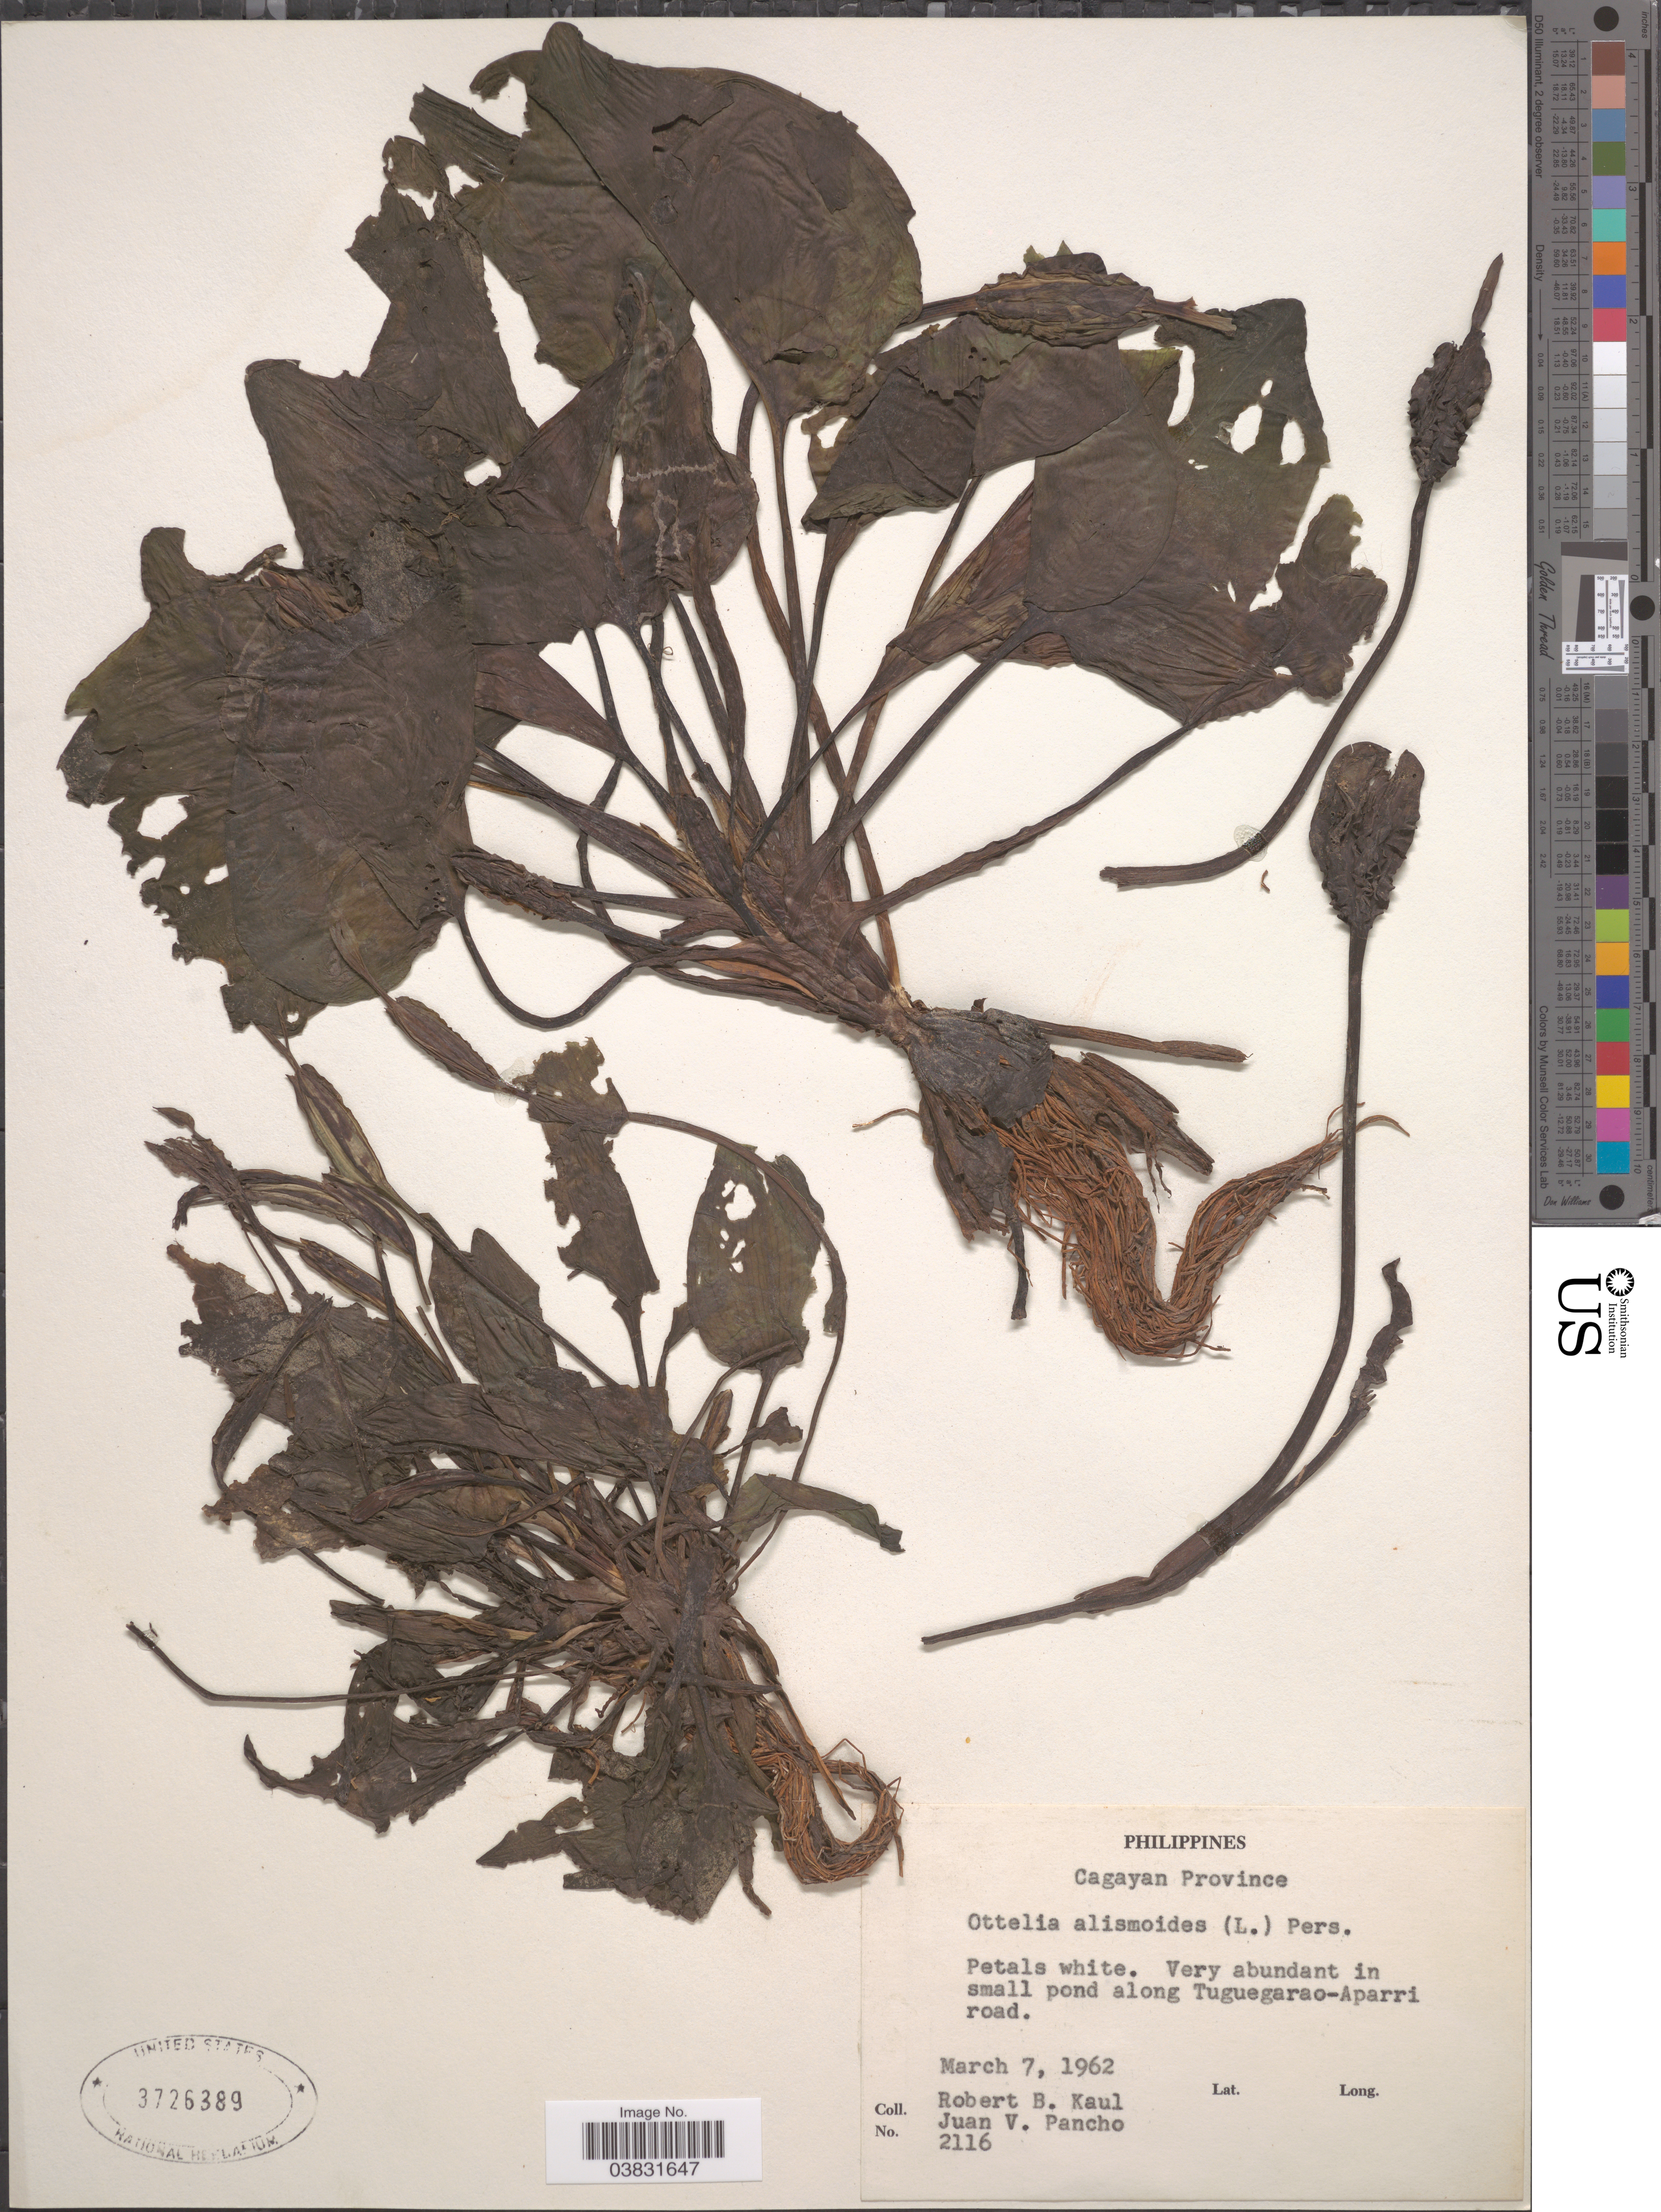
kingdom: Plantae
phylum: Tracheophyta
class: Liliopsida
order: Alismatales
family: Hydrocharitaceae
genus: Ottelia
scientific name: Ottelia alismoides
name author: Pers.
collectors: R. Kaul & J. Pancho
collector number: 2116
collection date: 1962-03-07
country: Philippines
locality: Cagayan Province. Along Tuguegarao-Aparri road.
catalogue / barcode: US 3726389